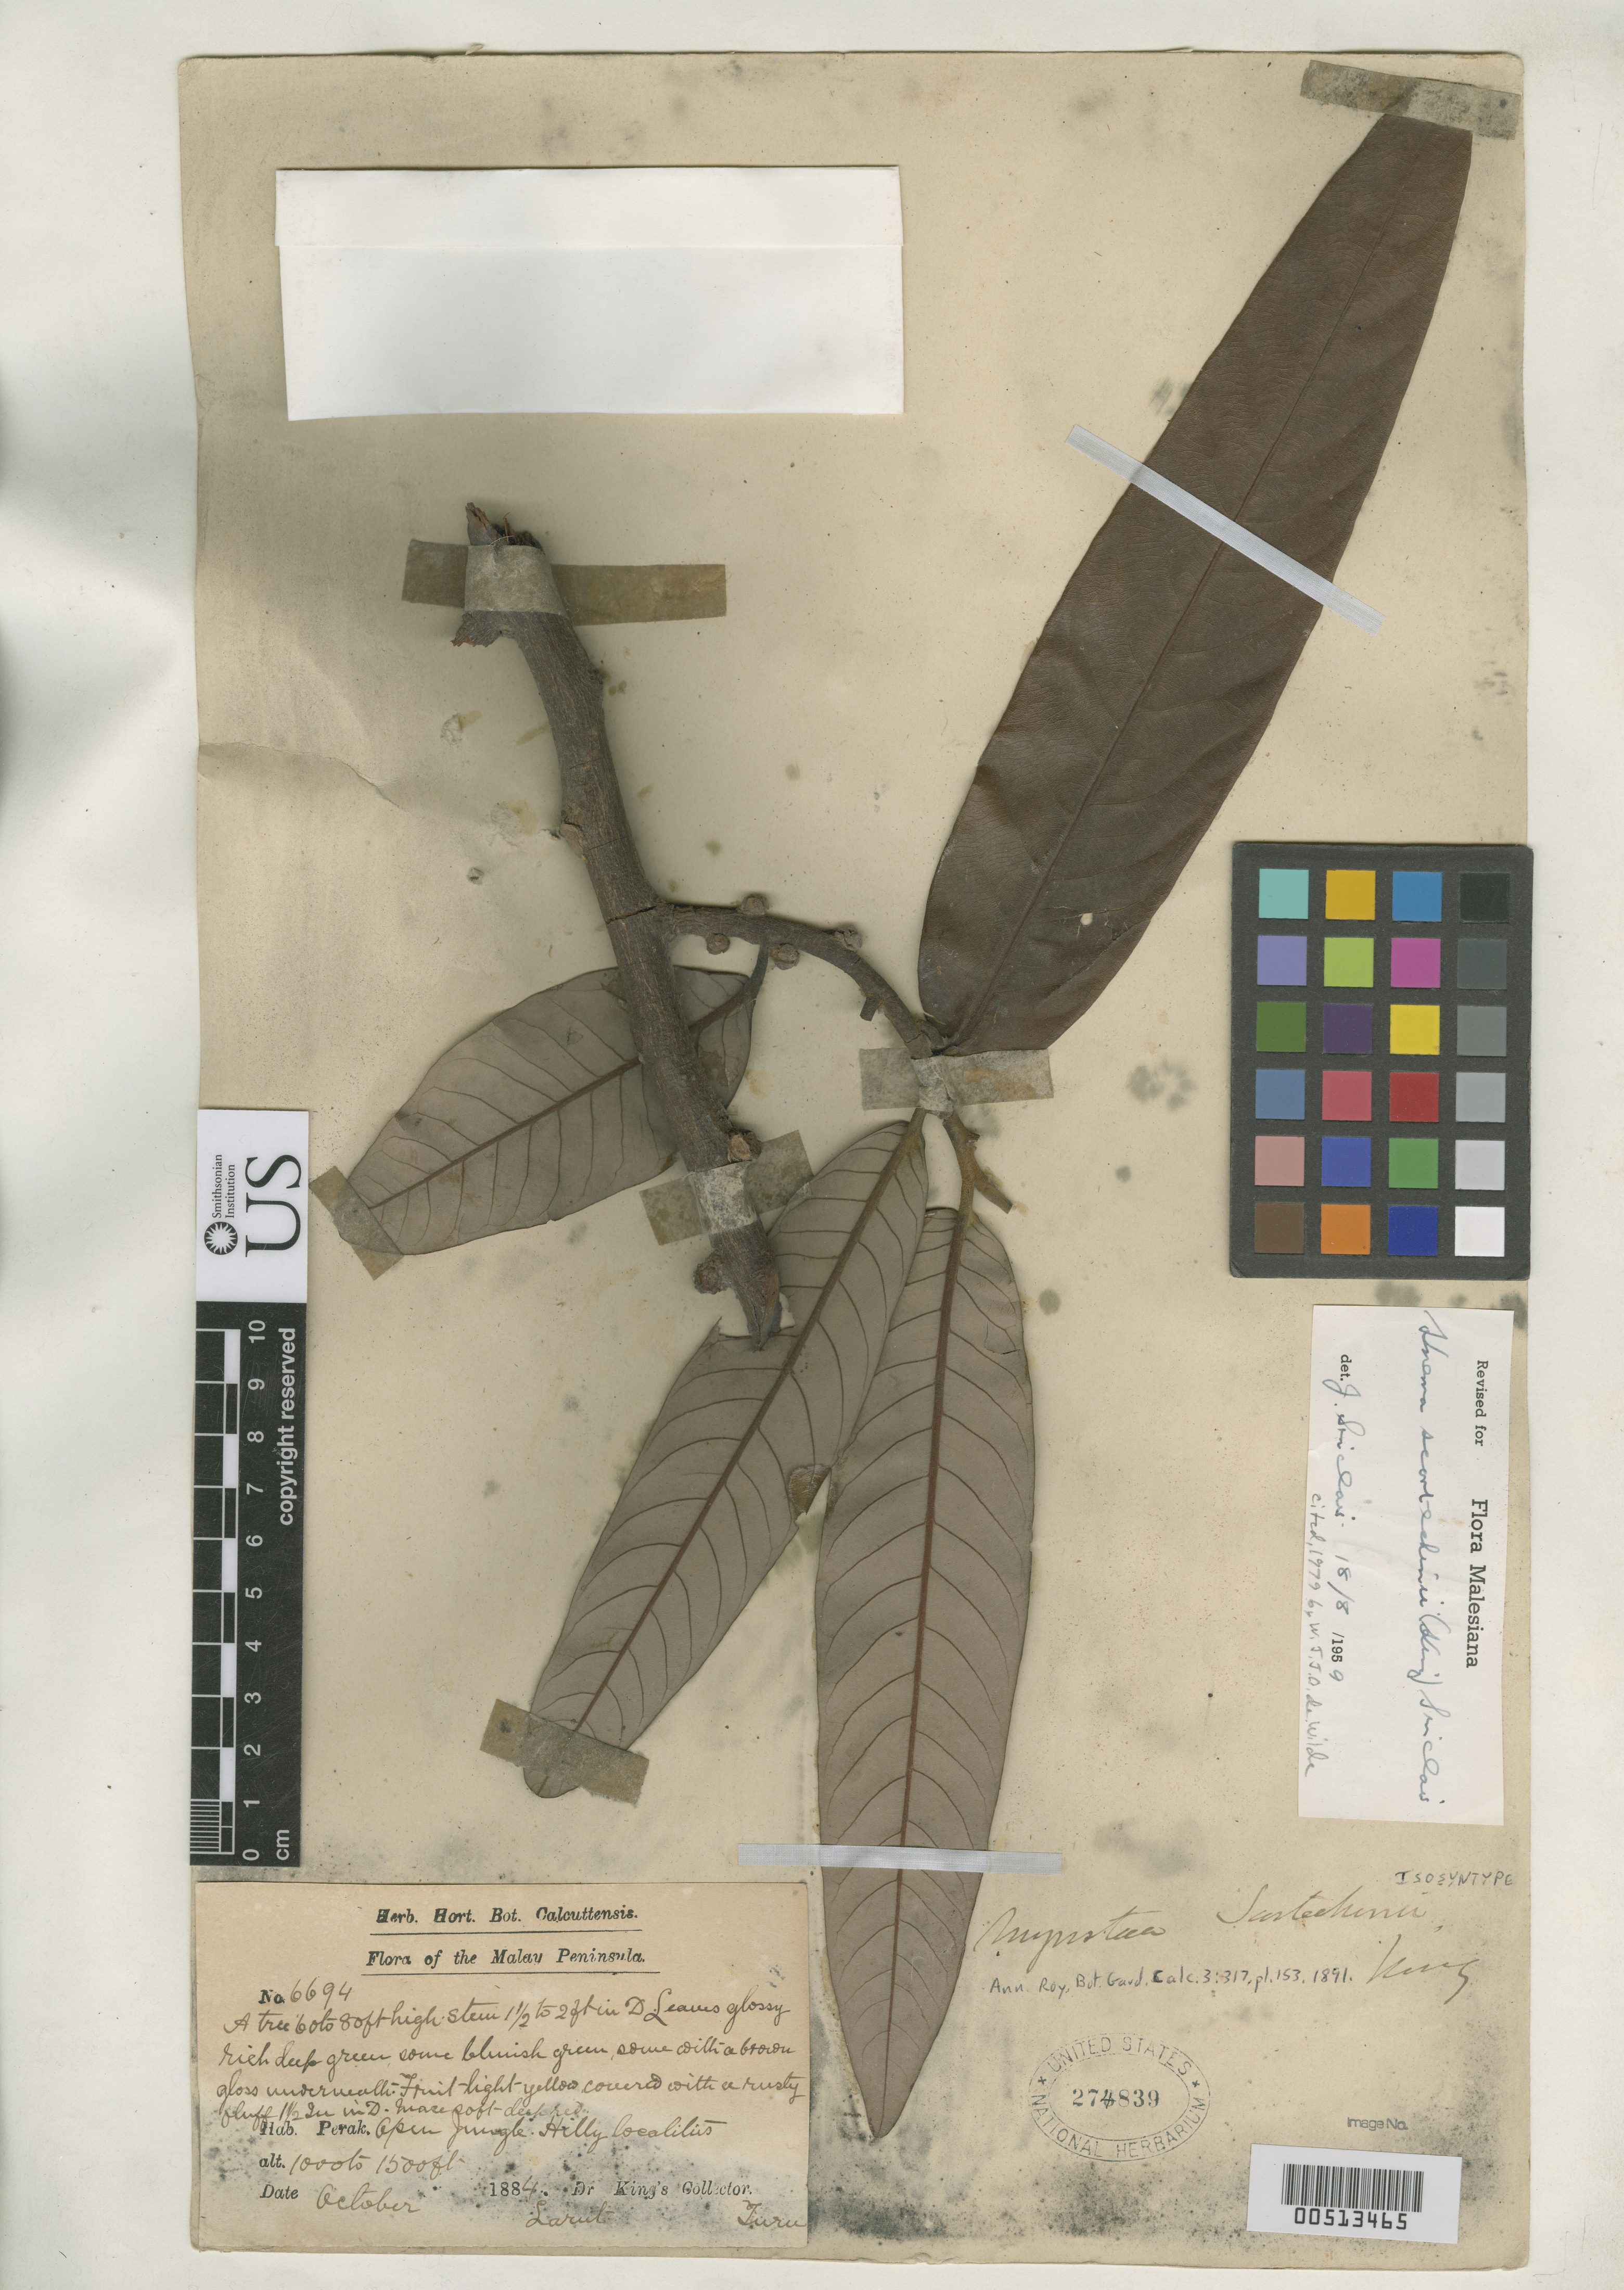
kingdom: Plantae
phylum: Tracheophyta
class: Magnoliopsida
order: Magnoliales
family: Myristicaceae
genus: Myristica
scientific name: Myristica scortechinii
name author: King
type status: Isosyntype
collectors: Dr. King's collector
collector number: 6694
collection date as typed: Oct 1884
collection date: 1884-10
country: Malaysia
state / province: Perak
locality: Larut. [Malay Peninsula]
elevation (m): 305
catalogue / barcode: US 274839